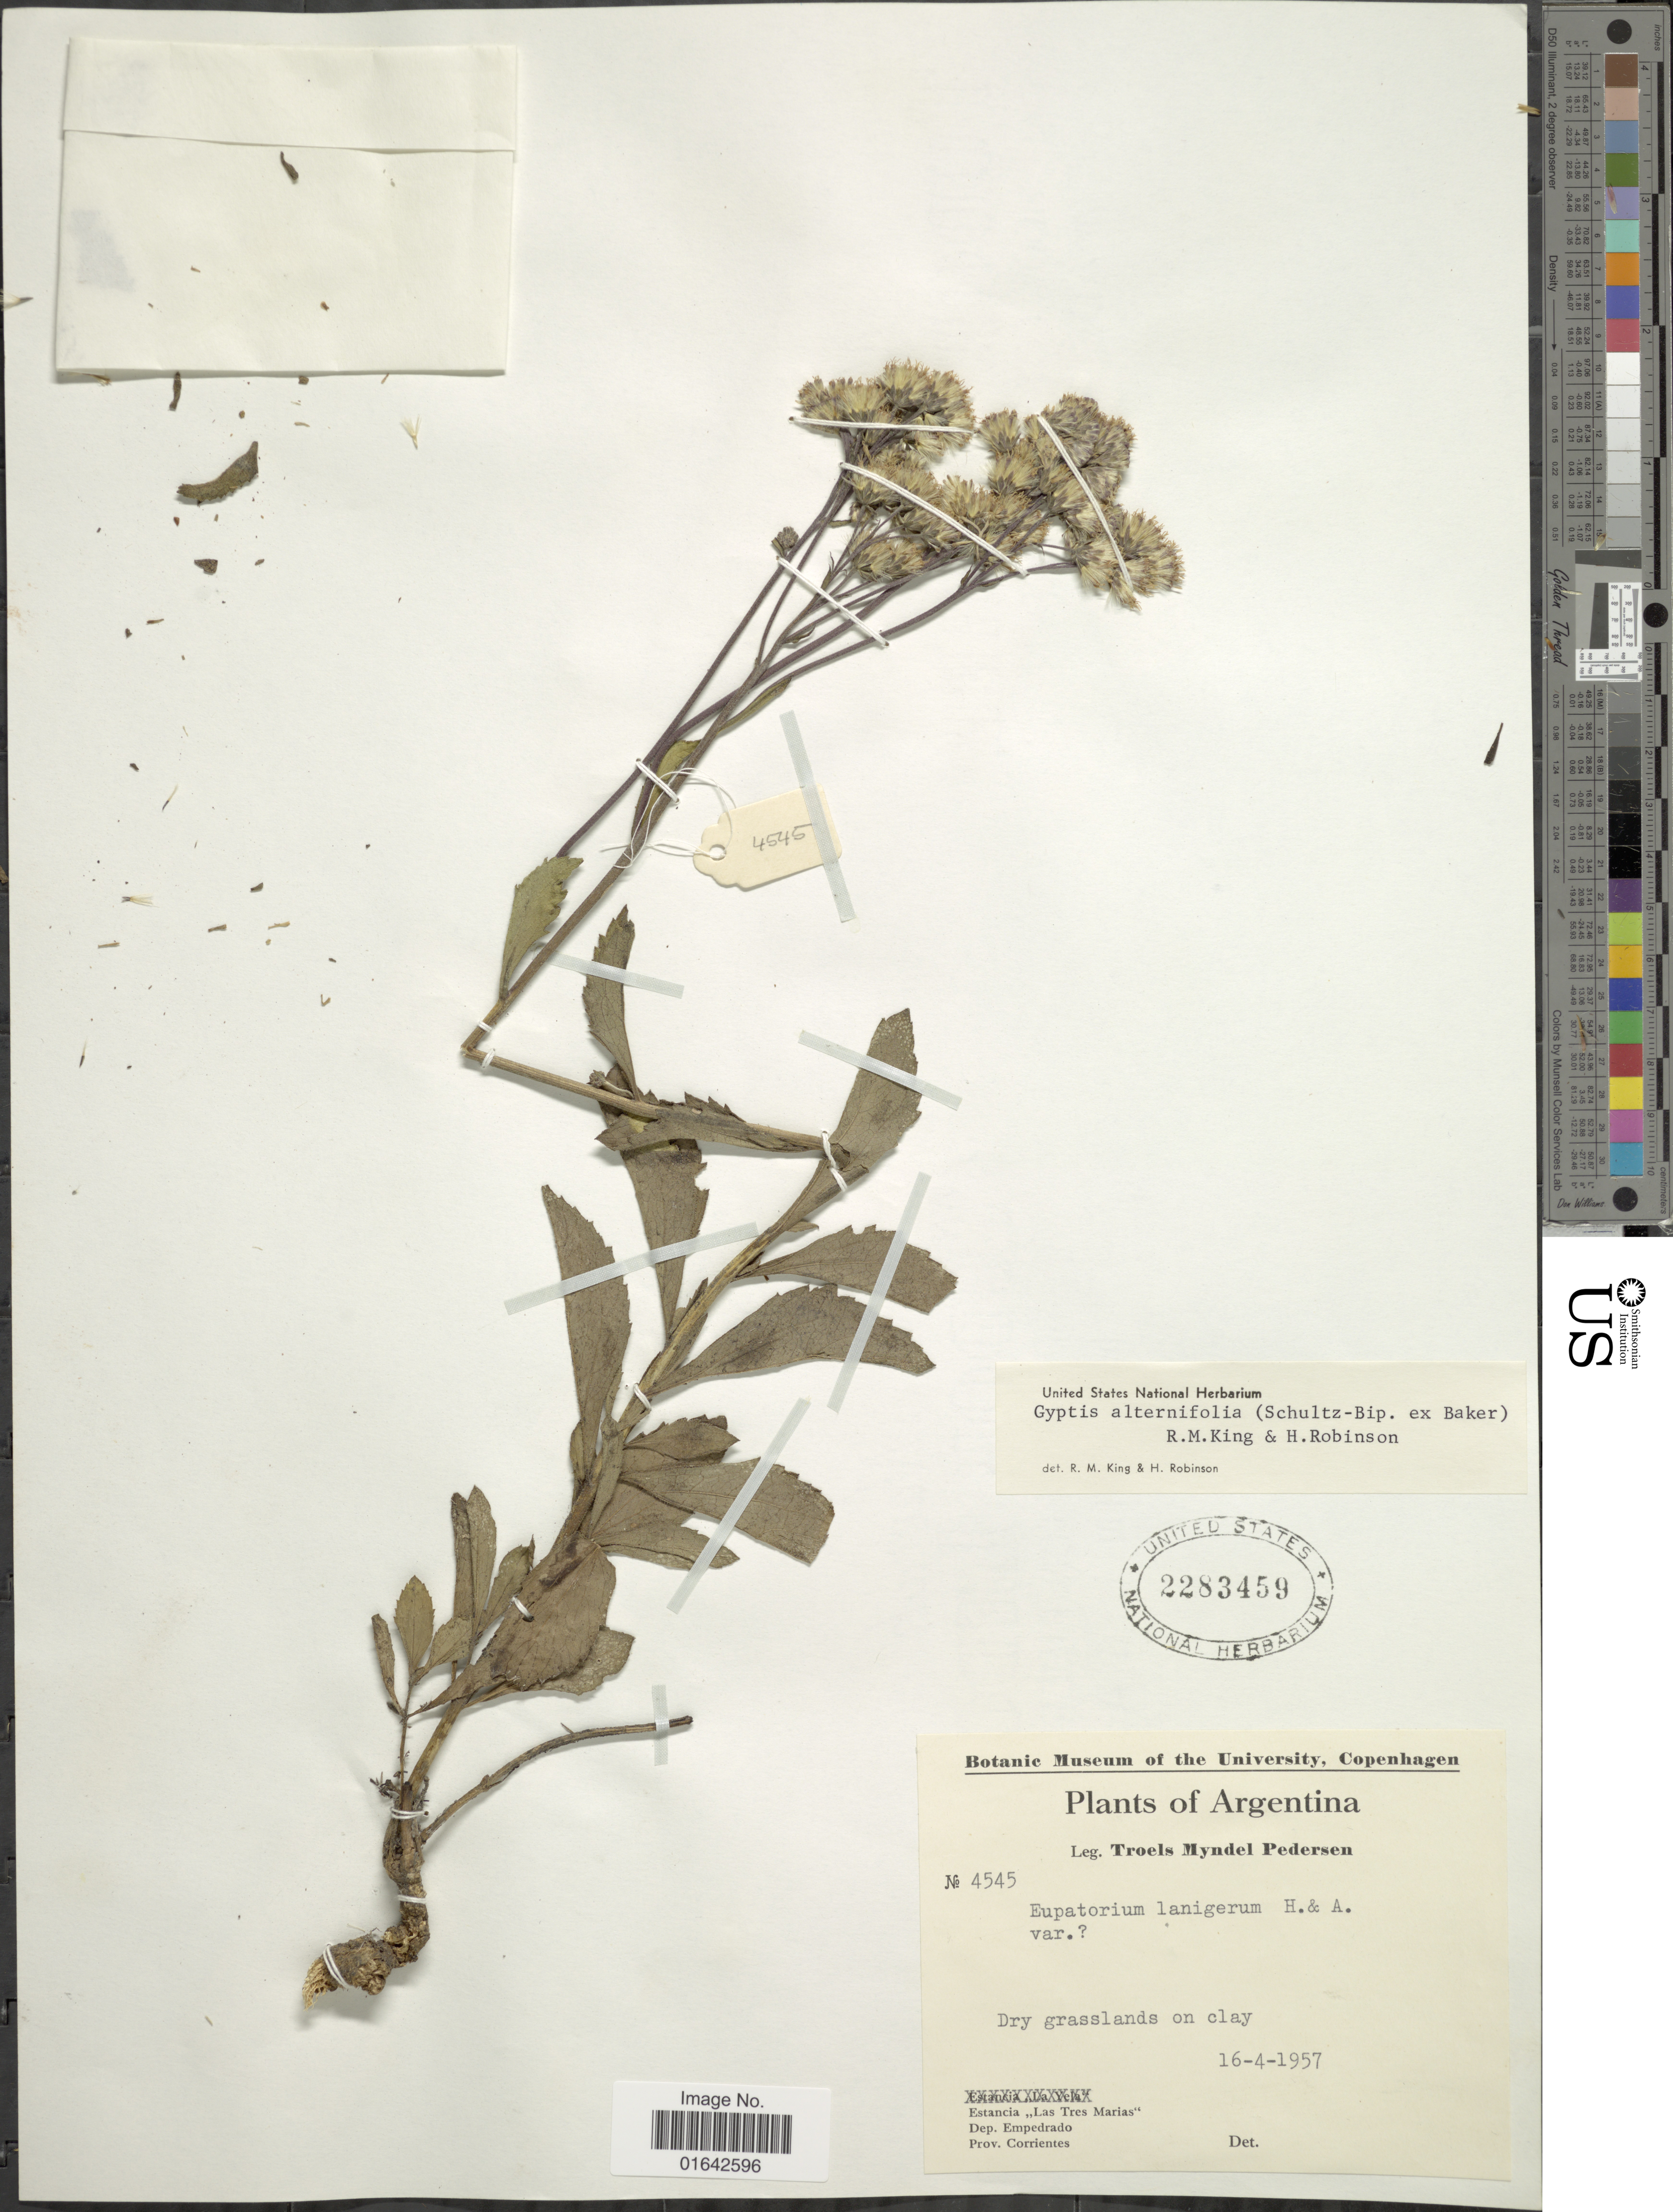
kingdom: Plantae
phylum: Tracheophyta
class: Magnoliopsida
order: Asterales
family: Asteraceae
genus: Gyptis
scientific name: Gyptis alternifolia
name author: (Sch. Bip. ex Baker) R.M. King & H. Rob.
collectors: T. Pederson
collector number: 4545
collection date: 1957-04-16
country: Argentina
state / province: Corrientes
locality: Estancia "Las Tres Marias" Dep. Empedrado, Prov. Corrientes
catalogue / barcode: US 2283459